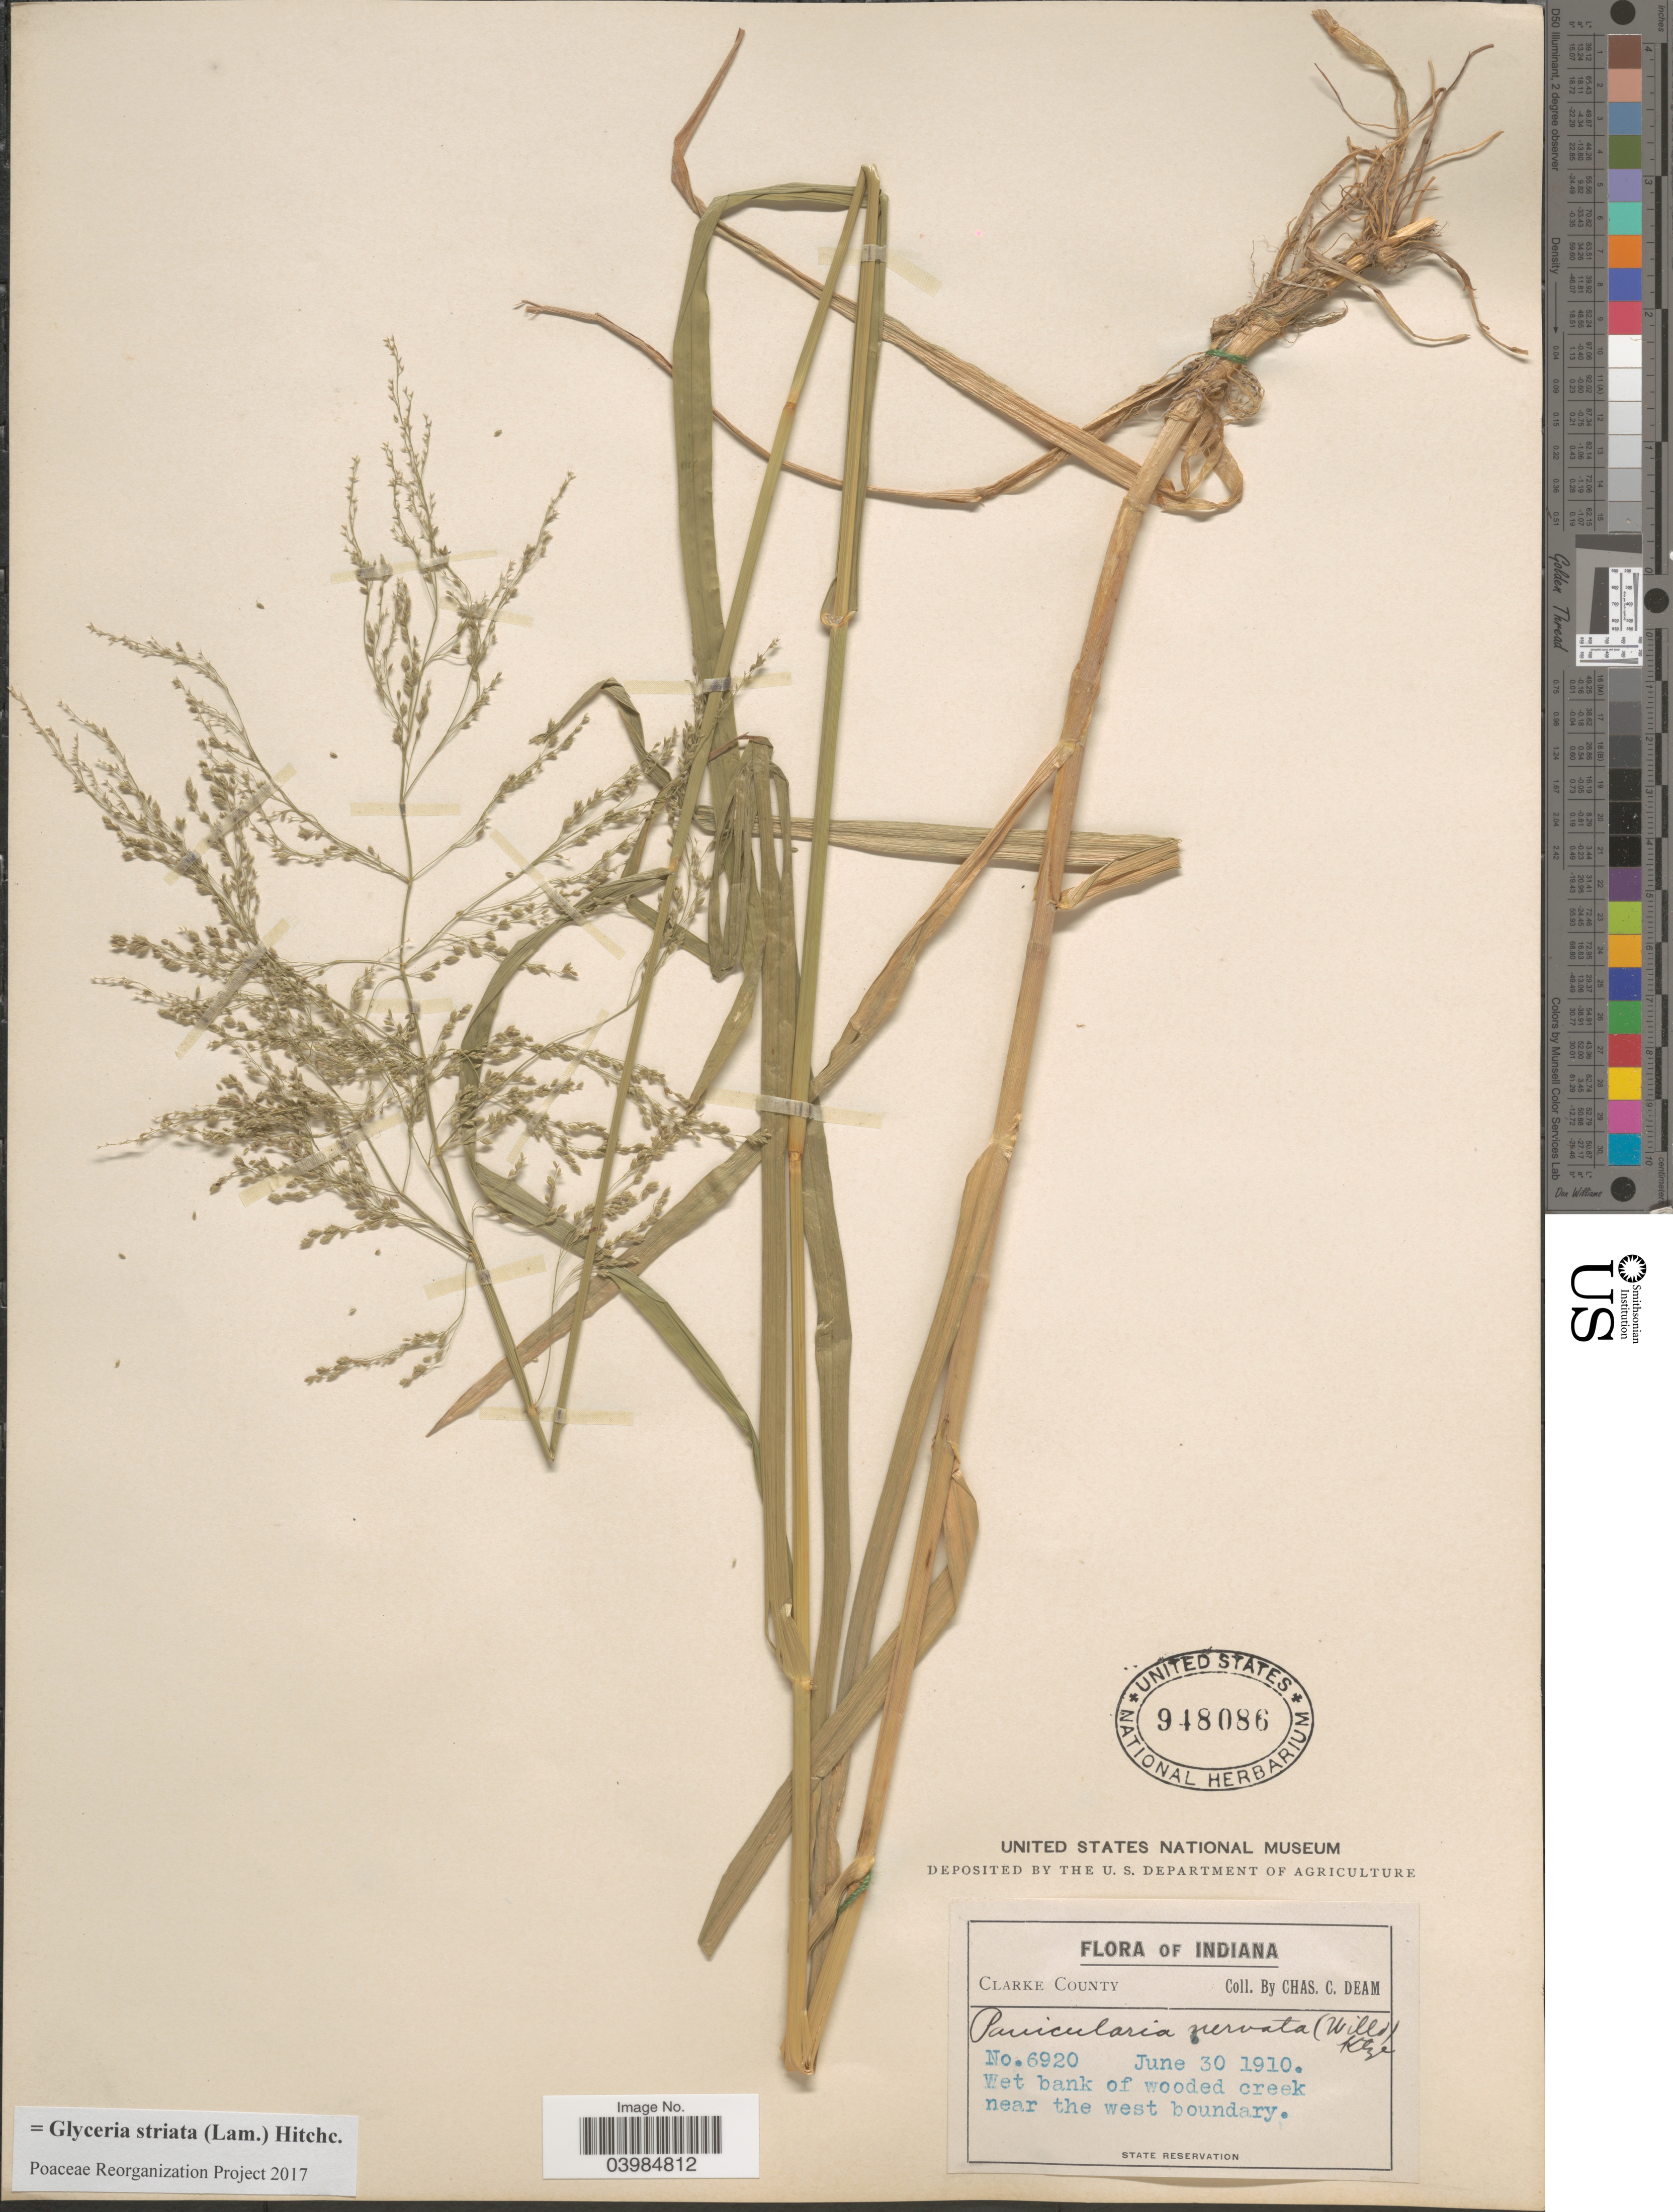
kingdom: Plantae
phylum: Tracheophyta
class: Liliopsida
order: Poales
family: Poaceae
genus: Glyceria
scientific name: Glyceria striata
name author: (Lam.) Hitchc.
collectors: C. C. Deam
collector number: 6920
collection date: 1910-06-30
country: United States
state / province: Indiana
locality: Clarke County. Wet bank of wooded creek near the west boundary.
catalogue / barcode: US 948086